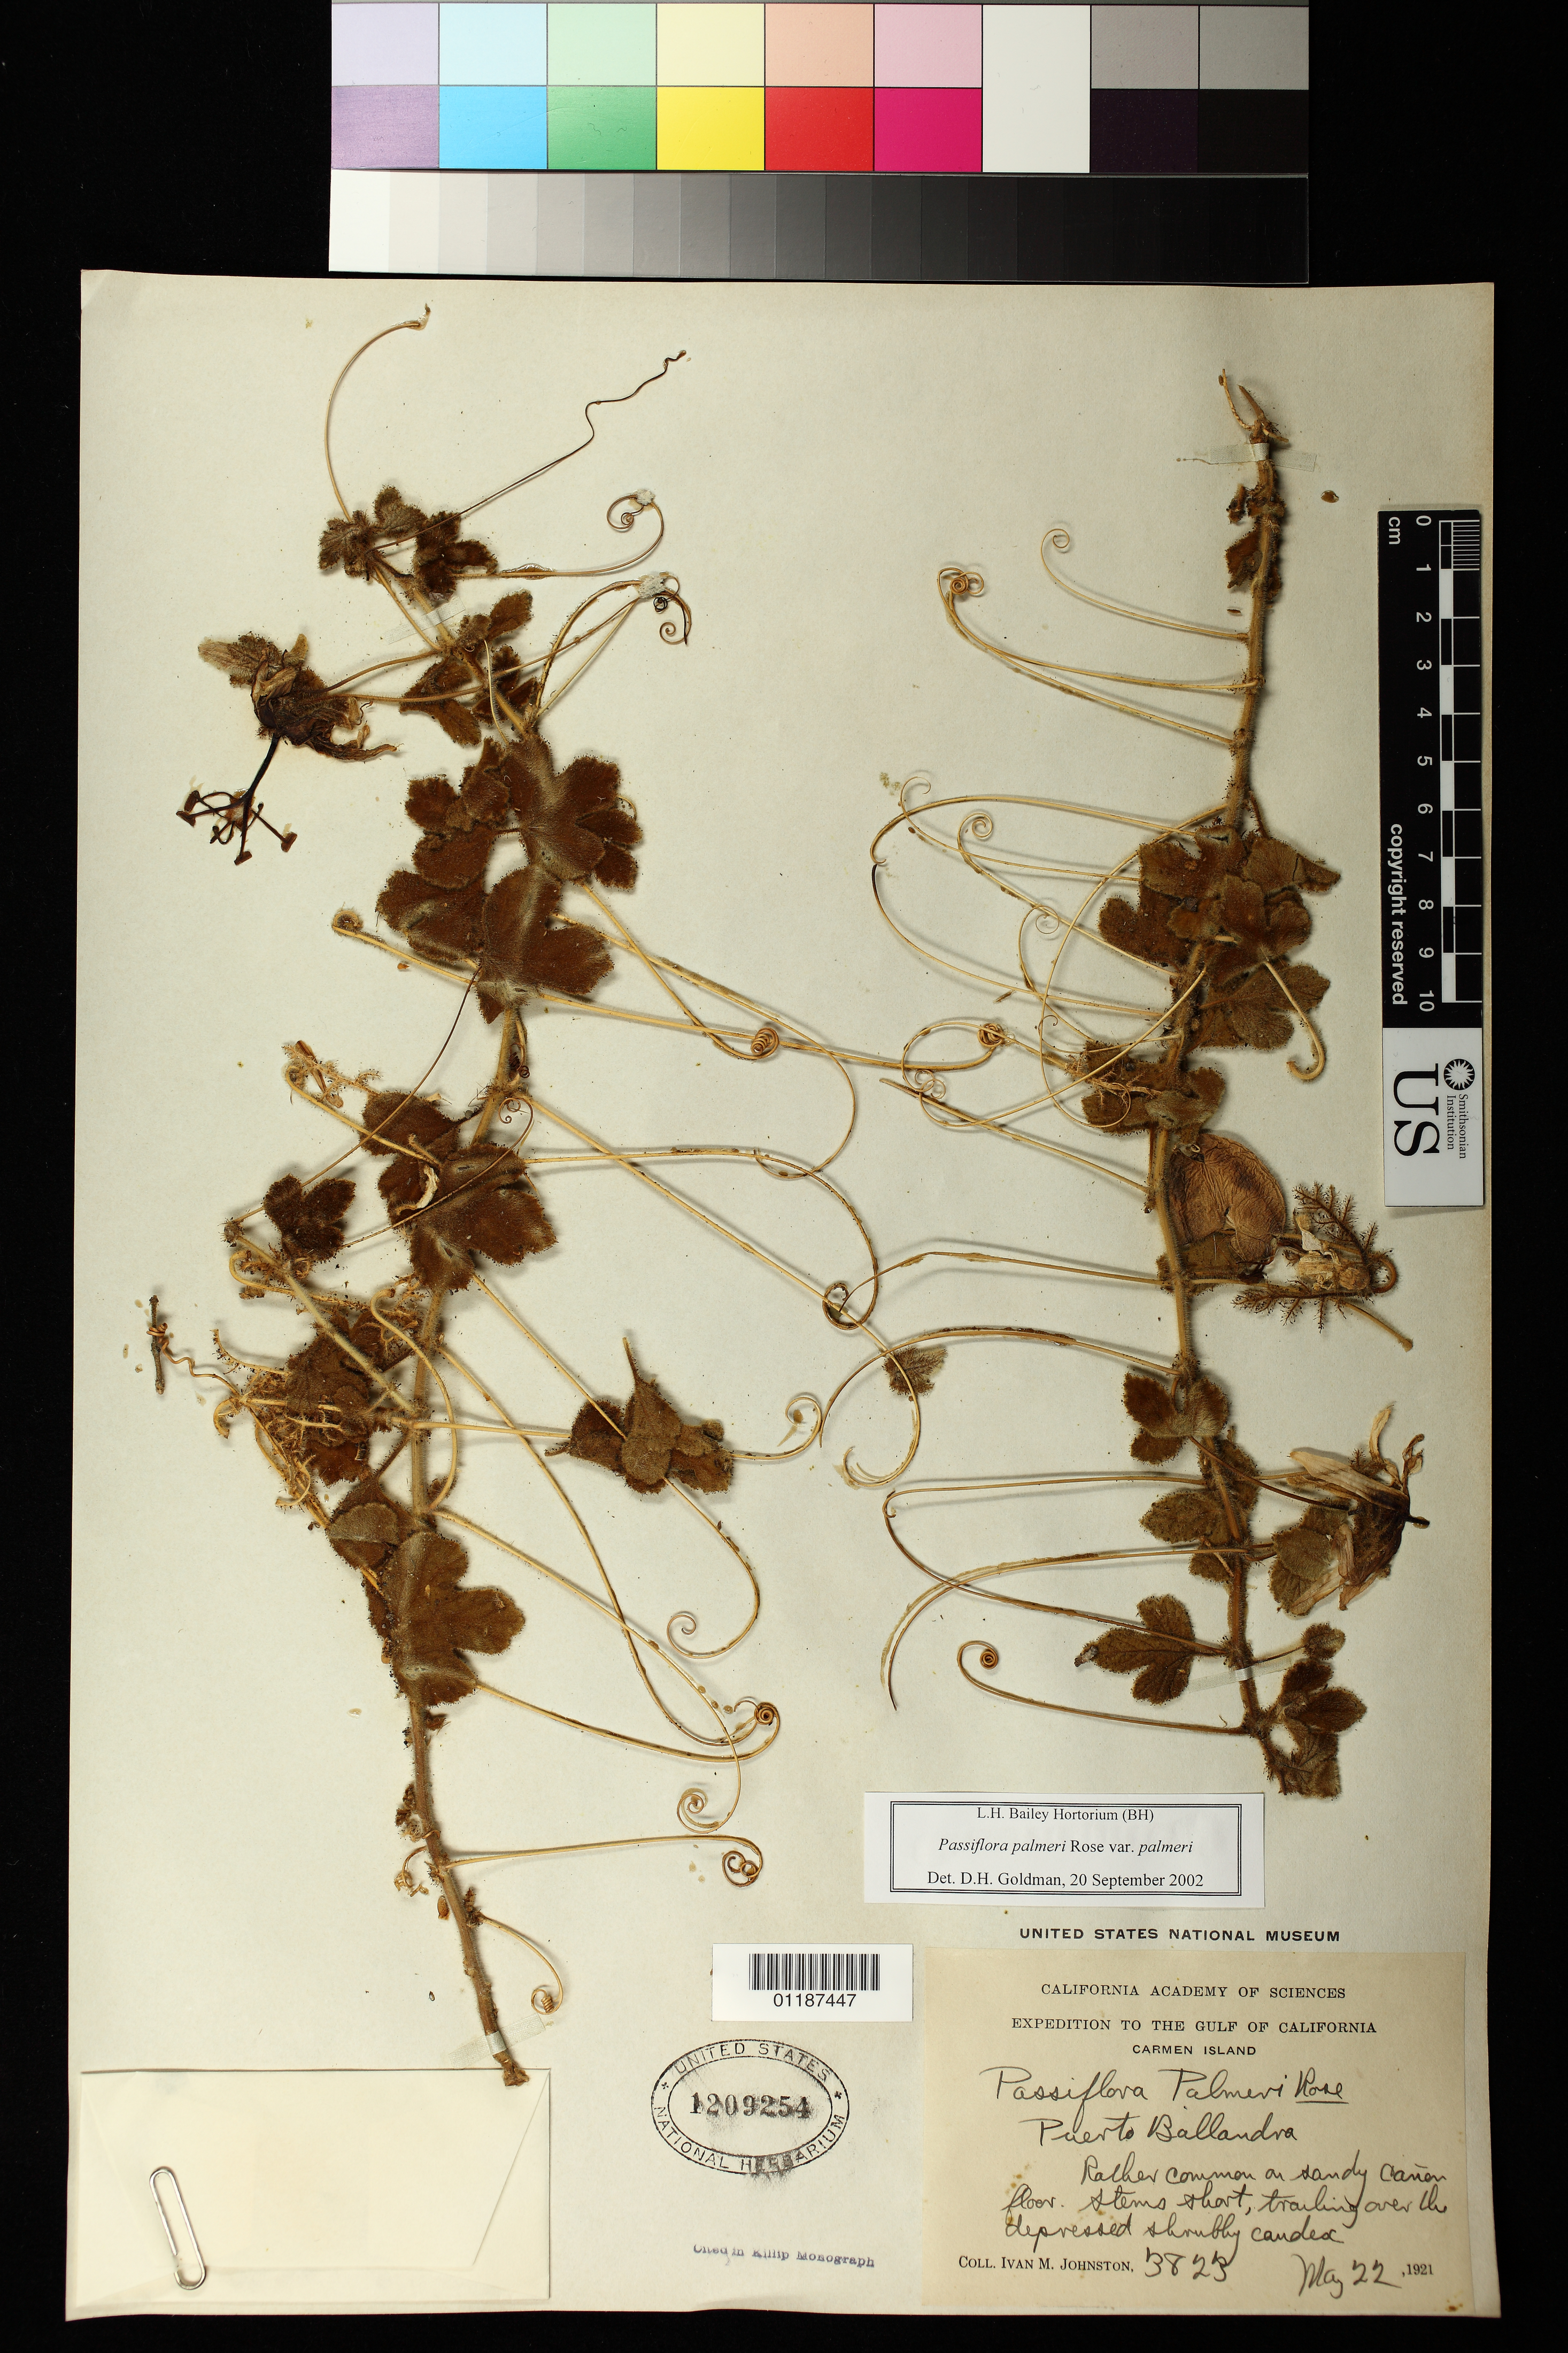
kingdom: Plantae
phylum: Tracheophyta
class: Magnoliopsida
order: Malpighiales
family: Passifloraceae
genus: Passiflora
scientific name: Passiflora palmeri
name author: Rose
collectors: I.M. Johnston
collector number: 3823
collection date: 1921-05-22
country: Mexico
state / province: Baja California Sur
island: Carmen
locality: Puerto Ballandra [Balandra], Carmen Island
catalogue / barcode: US 1209254